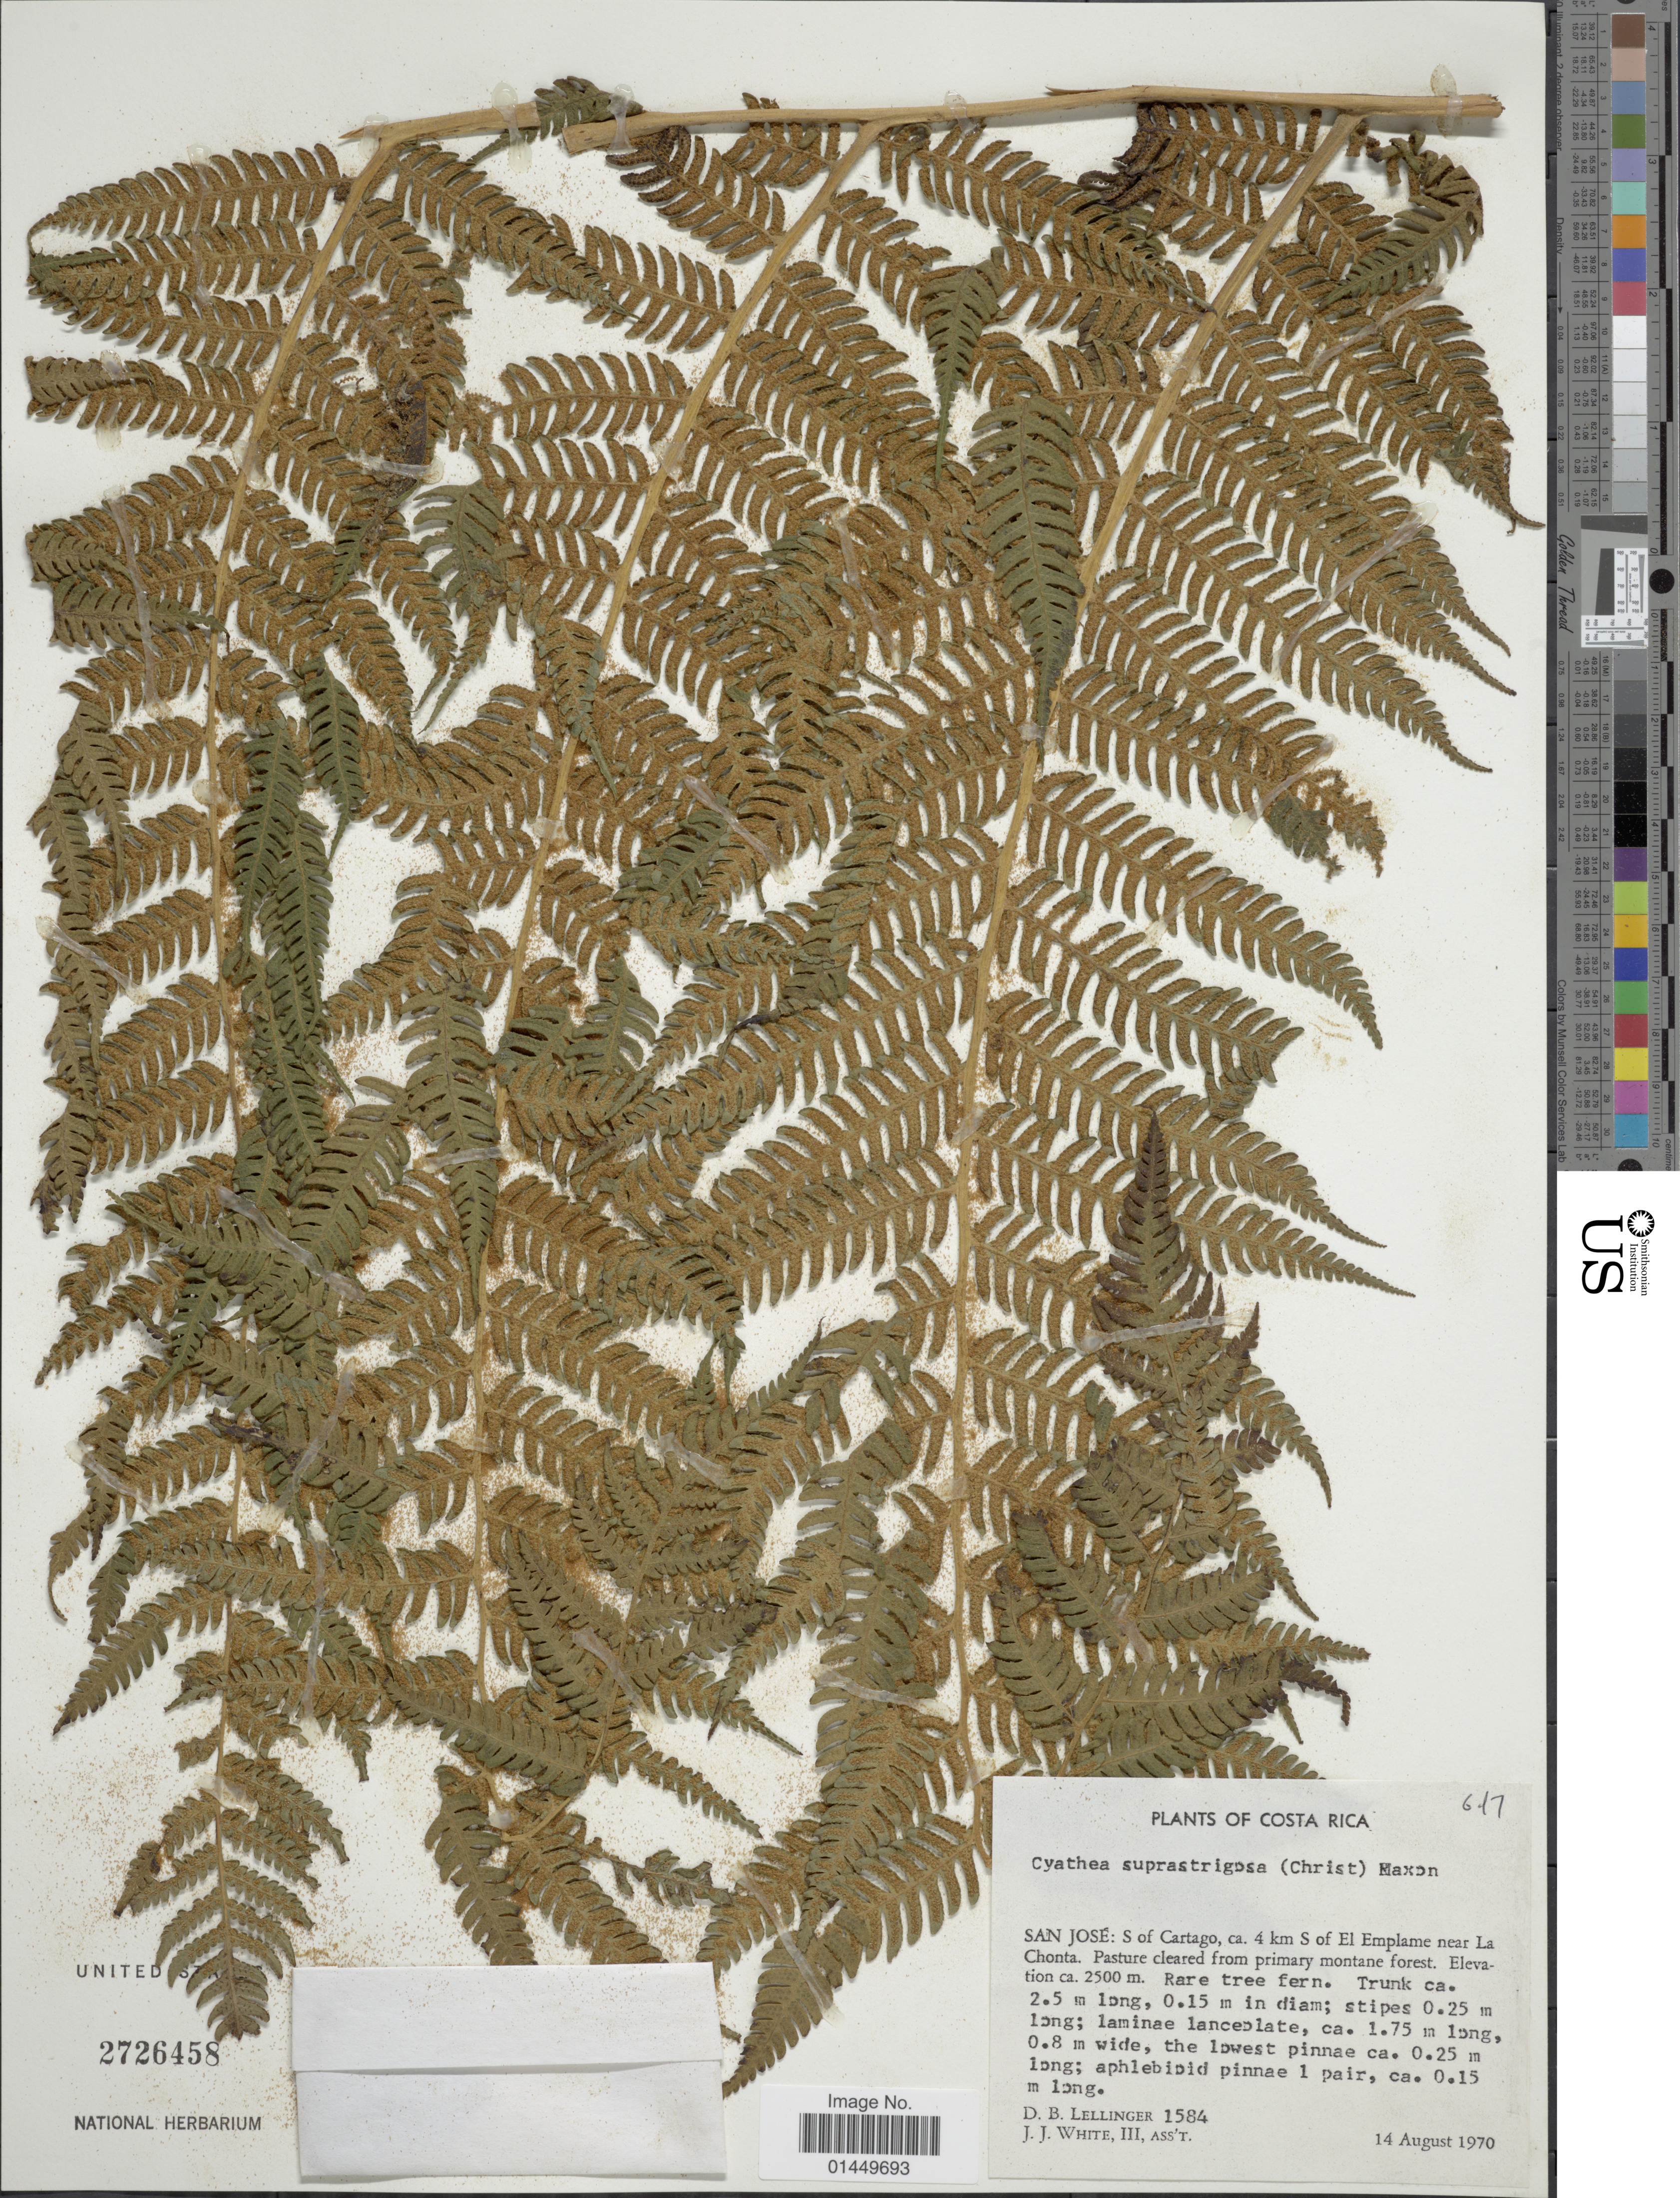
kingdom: Plantae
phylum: Tracheophyta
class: Polypodiopsida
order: Cyatheales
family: Cyatheaceae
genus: Cyathea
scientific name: Cyathea suprastrigosa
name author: (Christ) Maxon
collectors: D. B. Lellinger & J. J. White III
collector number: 1584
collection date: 1970-08-14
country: Costa Rica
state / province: San José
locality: San Jose: S of Cartago, 4 km S of El Empalme near la Chonta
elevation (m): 2500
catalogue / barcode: US 2726458